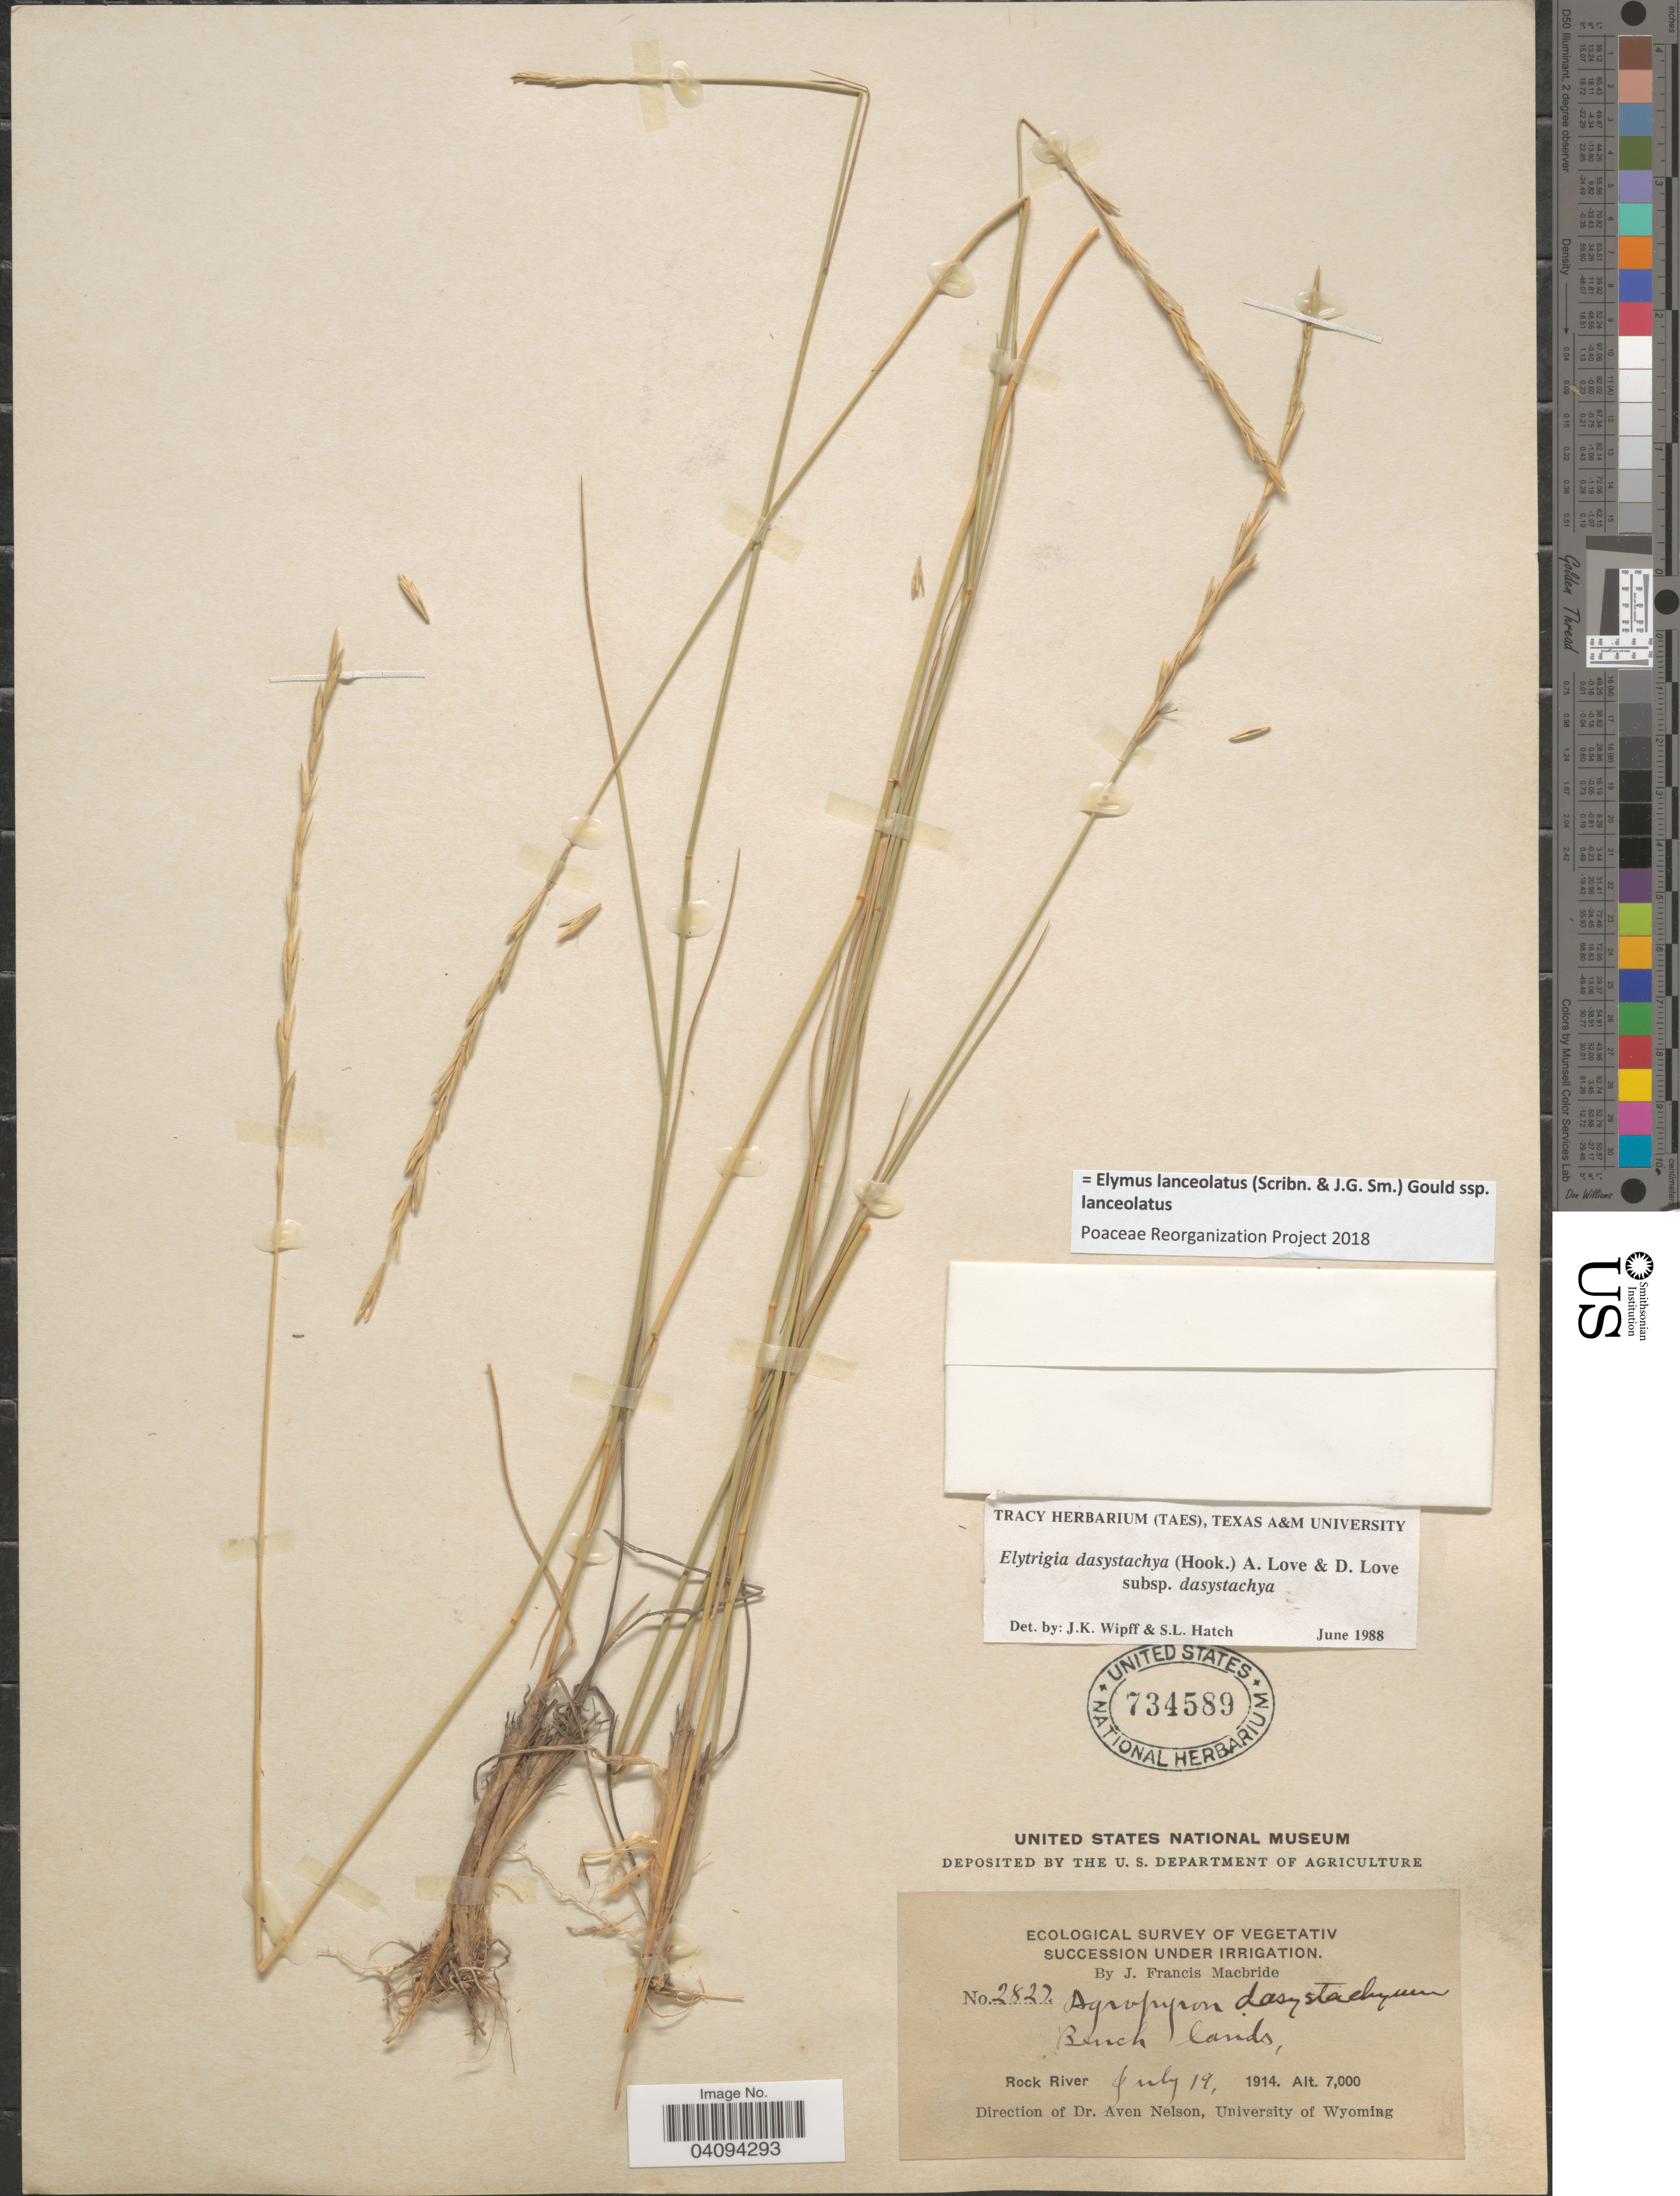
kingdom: Plantae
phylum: Tracheophyta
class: Liliopsida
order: Poales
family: Poaceae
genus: Elymus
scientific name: Elymus lanceolatus subsp. lanceolatus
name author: (Scribn. & J.G. Sm.) Gould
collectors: J. F. Macbride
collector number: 2822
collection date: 1914-07-19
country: United States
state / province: Wyoming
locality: Ecological Survey of Vegetativ Succession Under Irrigation. Bench lands, Rock River.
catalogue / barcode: US 734589